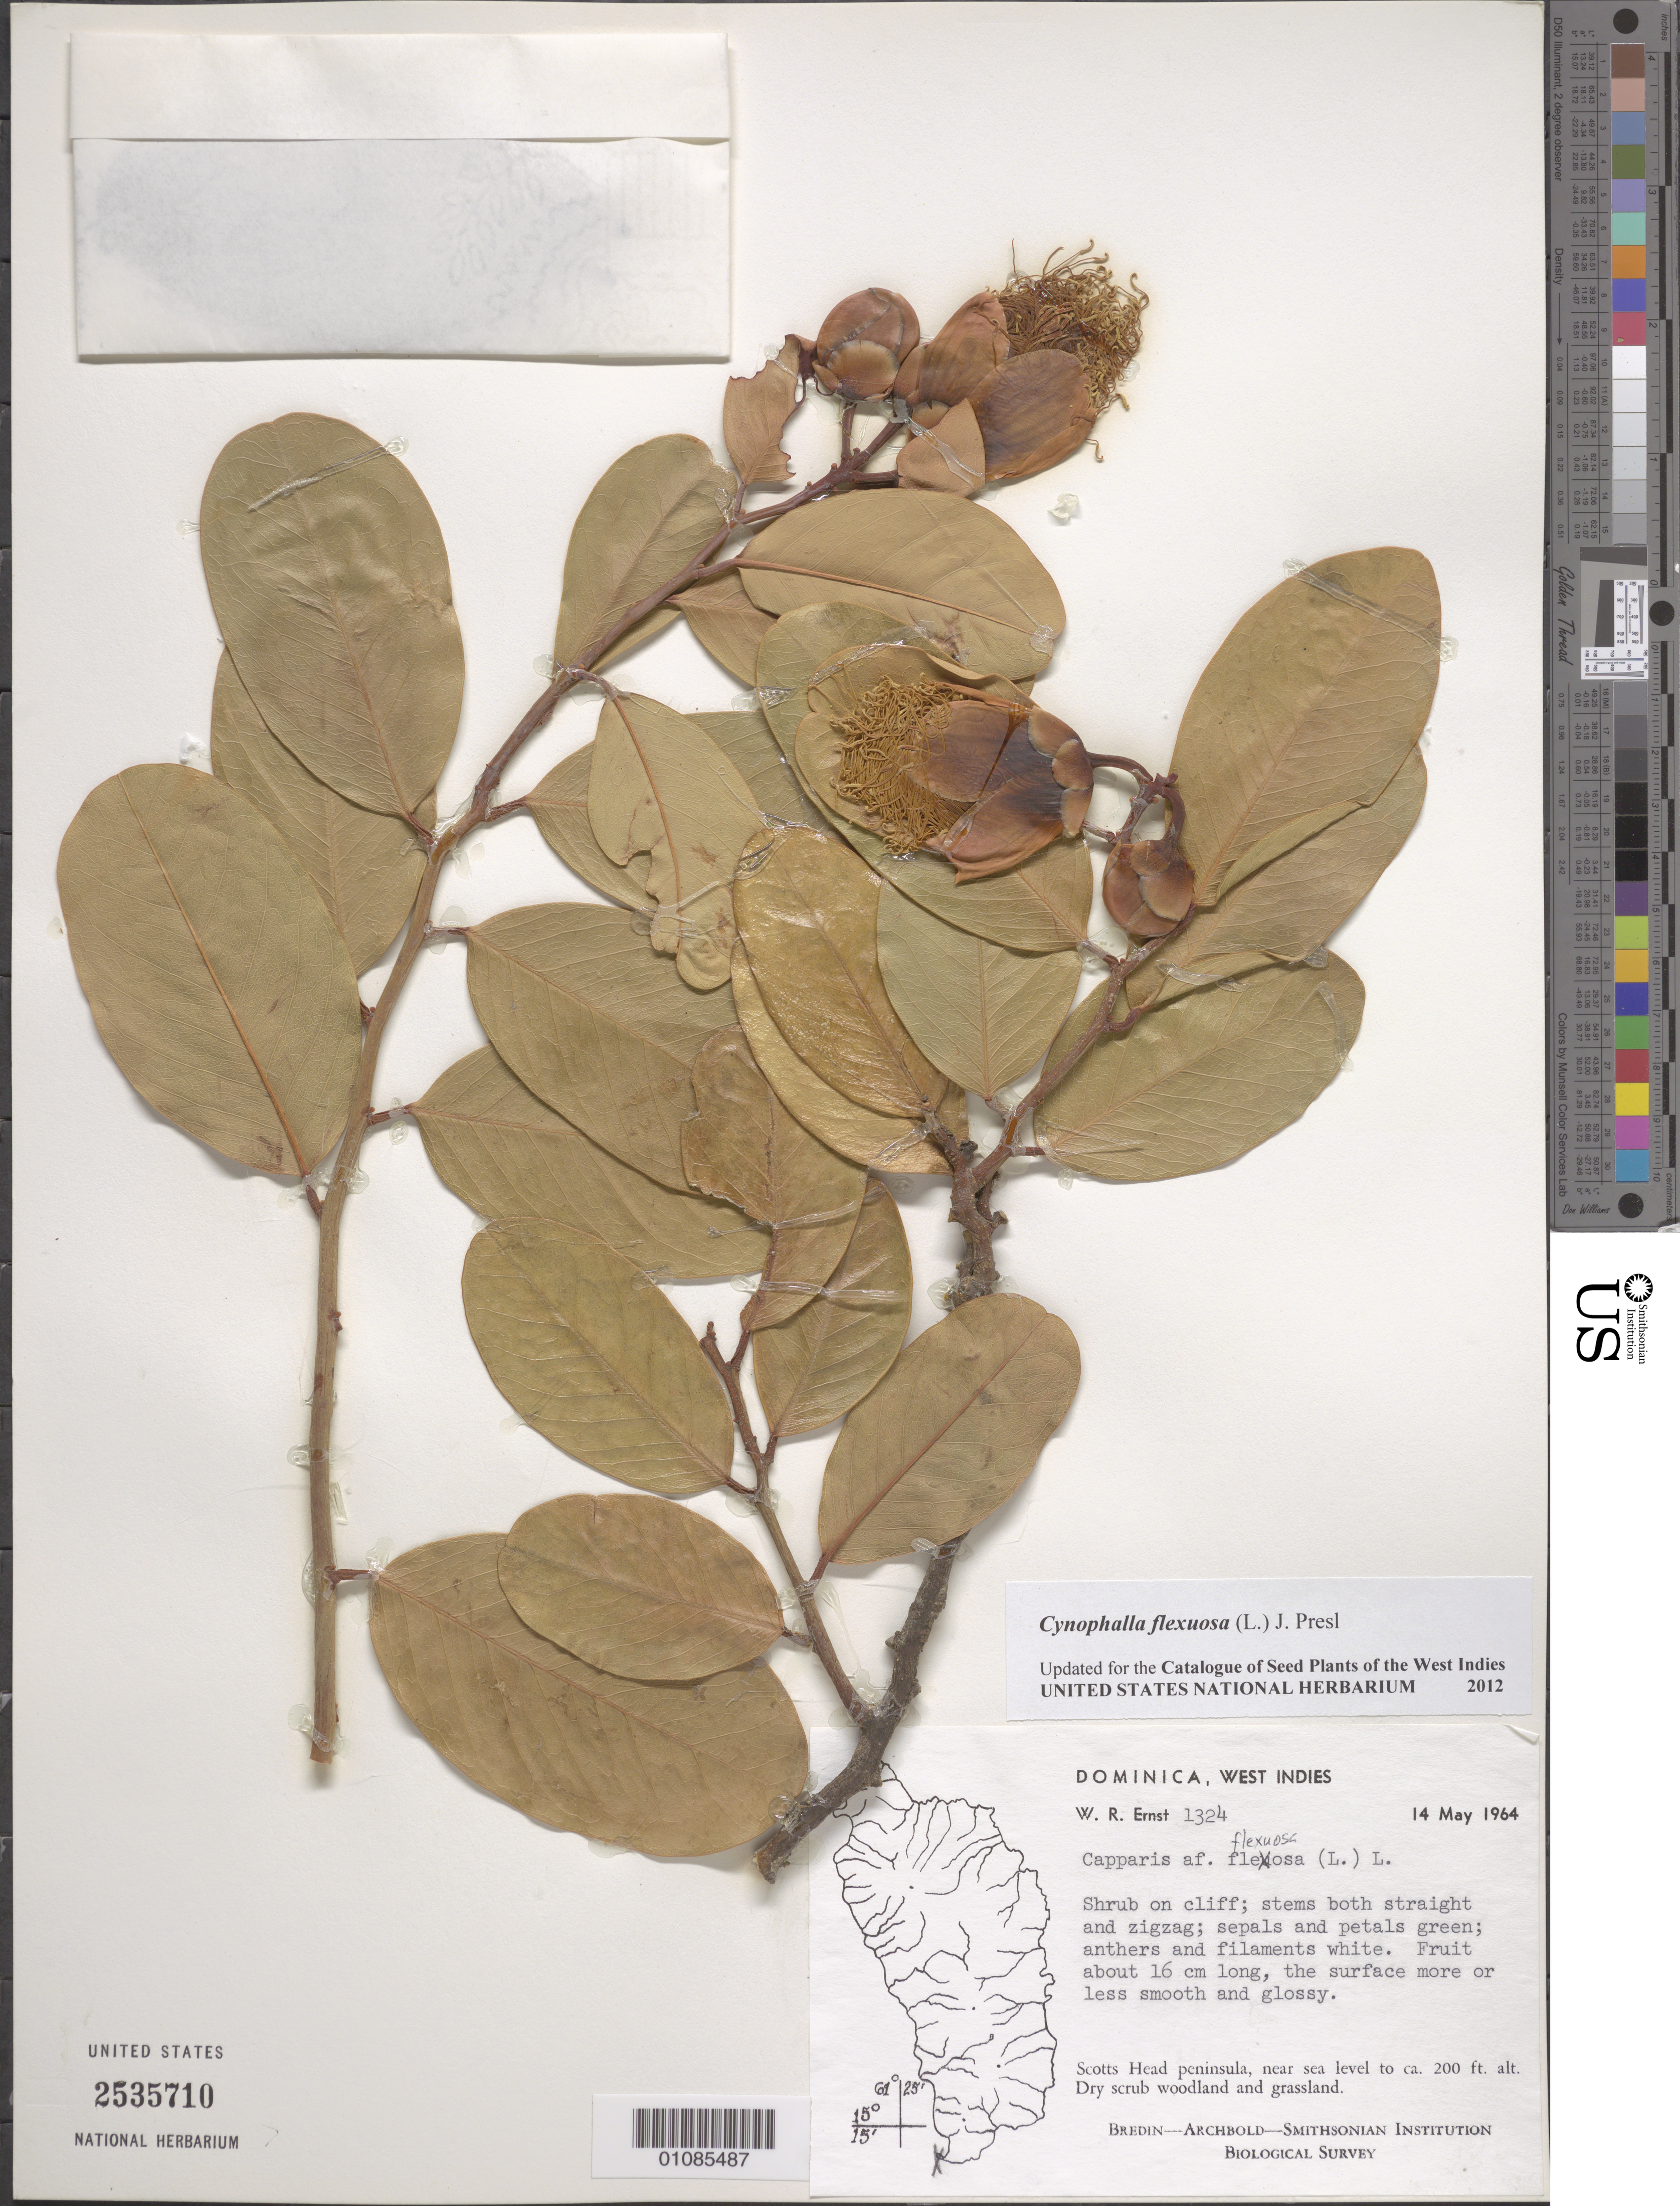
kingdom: Plantae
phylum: Tracheophyta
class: Magnoliopsida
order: Brassicales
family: Capparaceae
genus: Cynophalla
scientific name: Cynophalla flexuosa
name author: (L.) J. Presl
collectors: W. R. Ernst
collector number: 1324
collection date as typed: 14 May 1964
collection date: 1964-05-14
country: Dominica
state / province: St. Mark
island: Dominica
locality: Scotts Head peninsula.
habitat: Dry scrub woodland and grassland. Shrub on cliff.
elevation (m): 0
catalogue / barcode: US 2535710